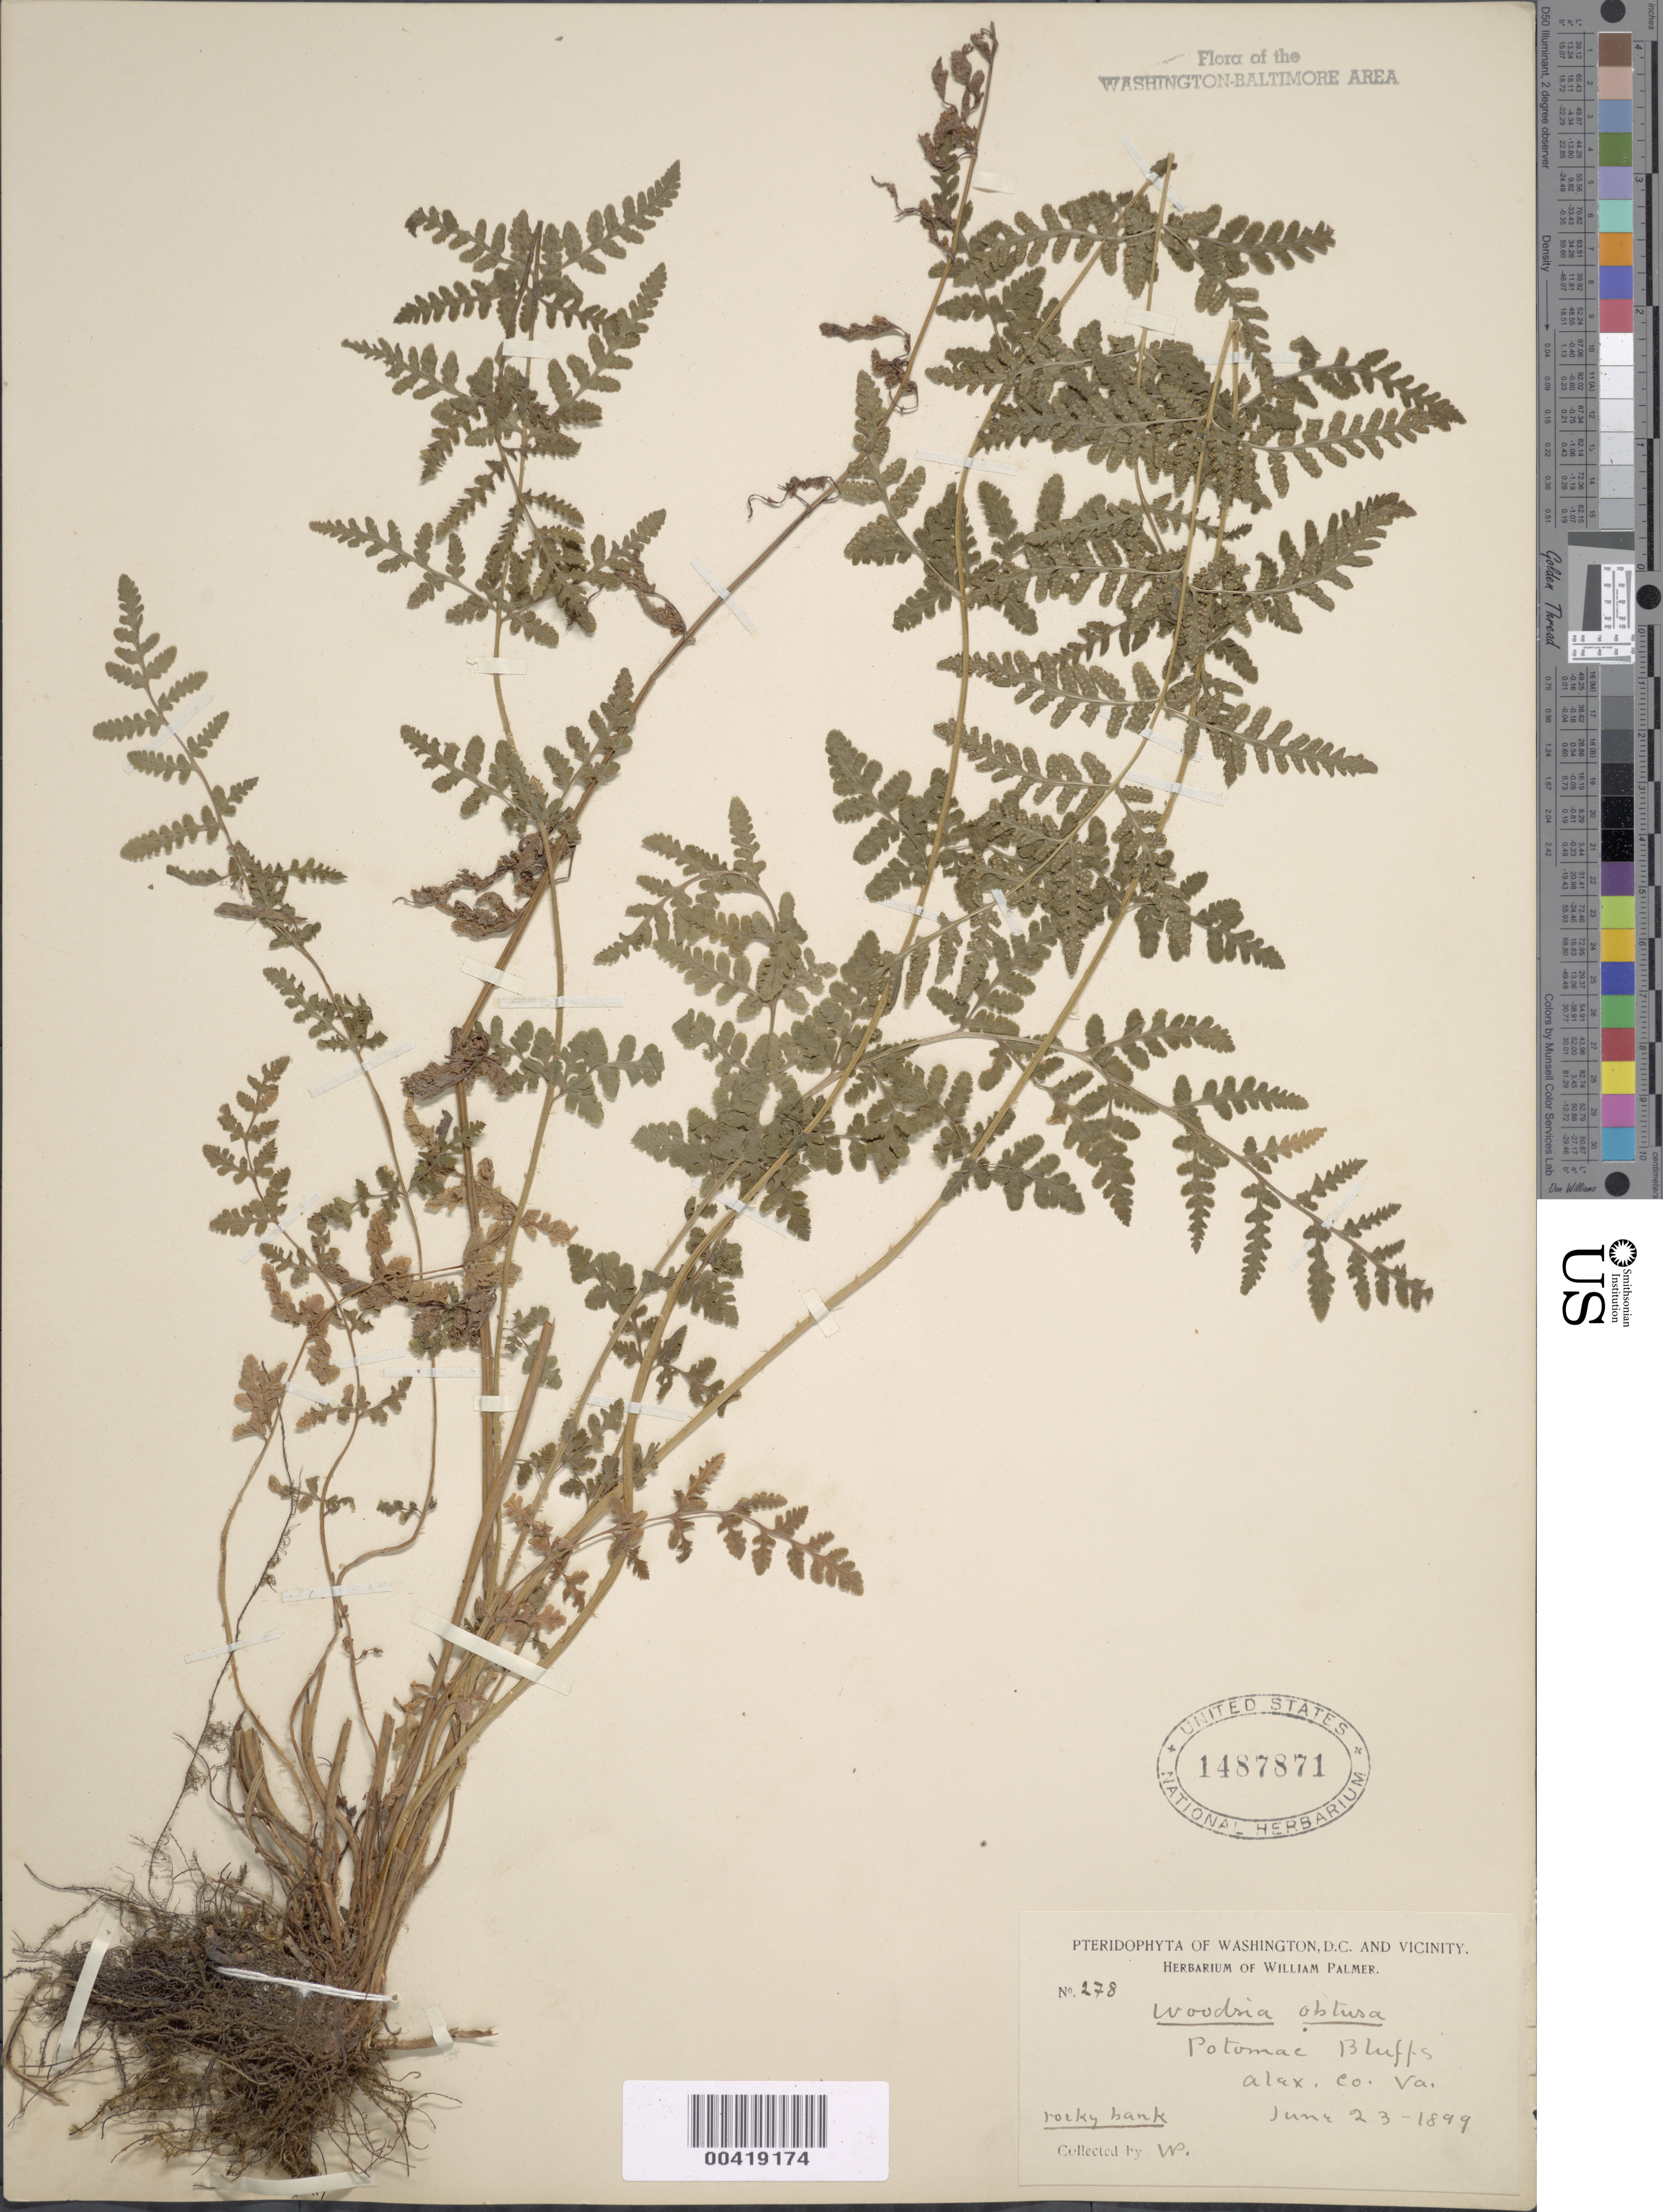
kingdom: Plantae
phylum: Tracheophyta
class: Polypodiopsida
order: Polypodiales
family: Woodsiaceae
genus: Woodsia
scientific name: Woodsia obtusa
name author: (Spreng.) Torr.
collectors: W. Palmer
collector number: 278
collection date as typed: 23 Jun 1899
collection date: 1899-06-23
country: United States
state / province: Virginia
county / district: Fairfax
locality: Potomac Bluffs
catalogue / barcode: US 1487871